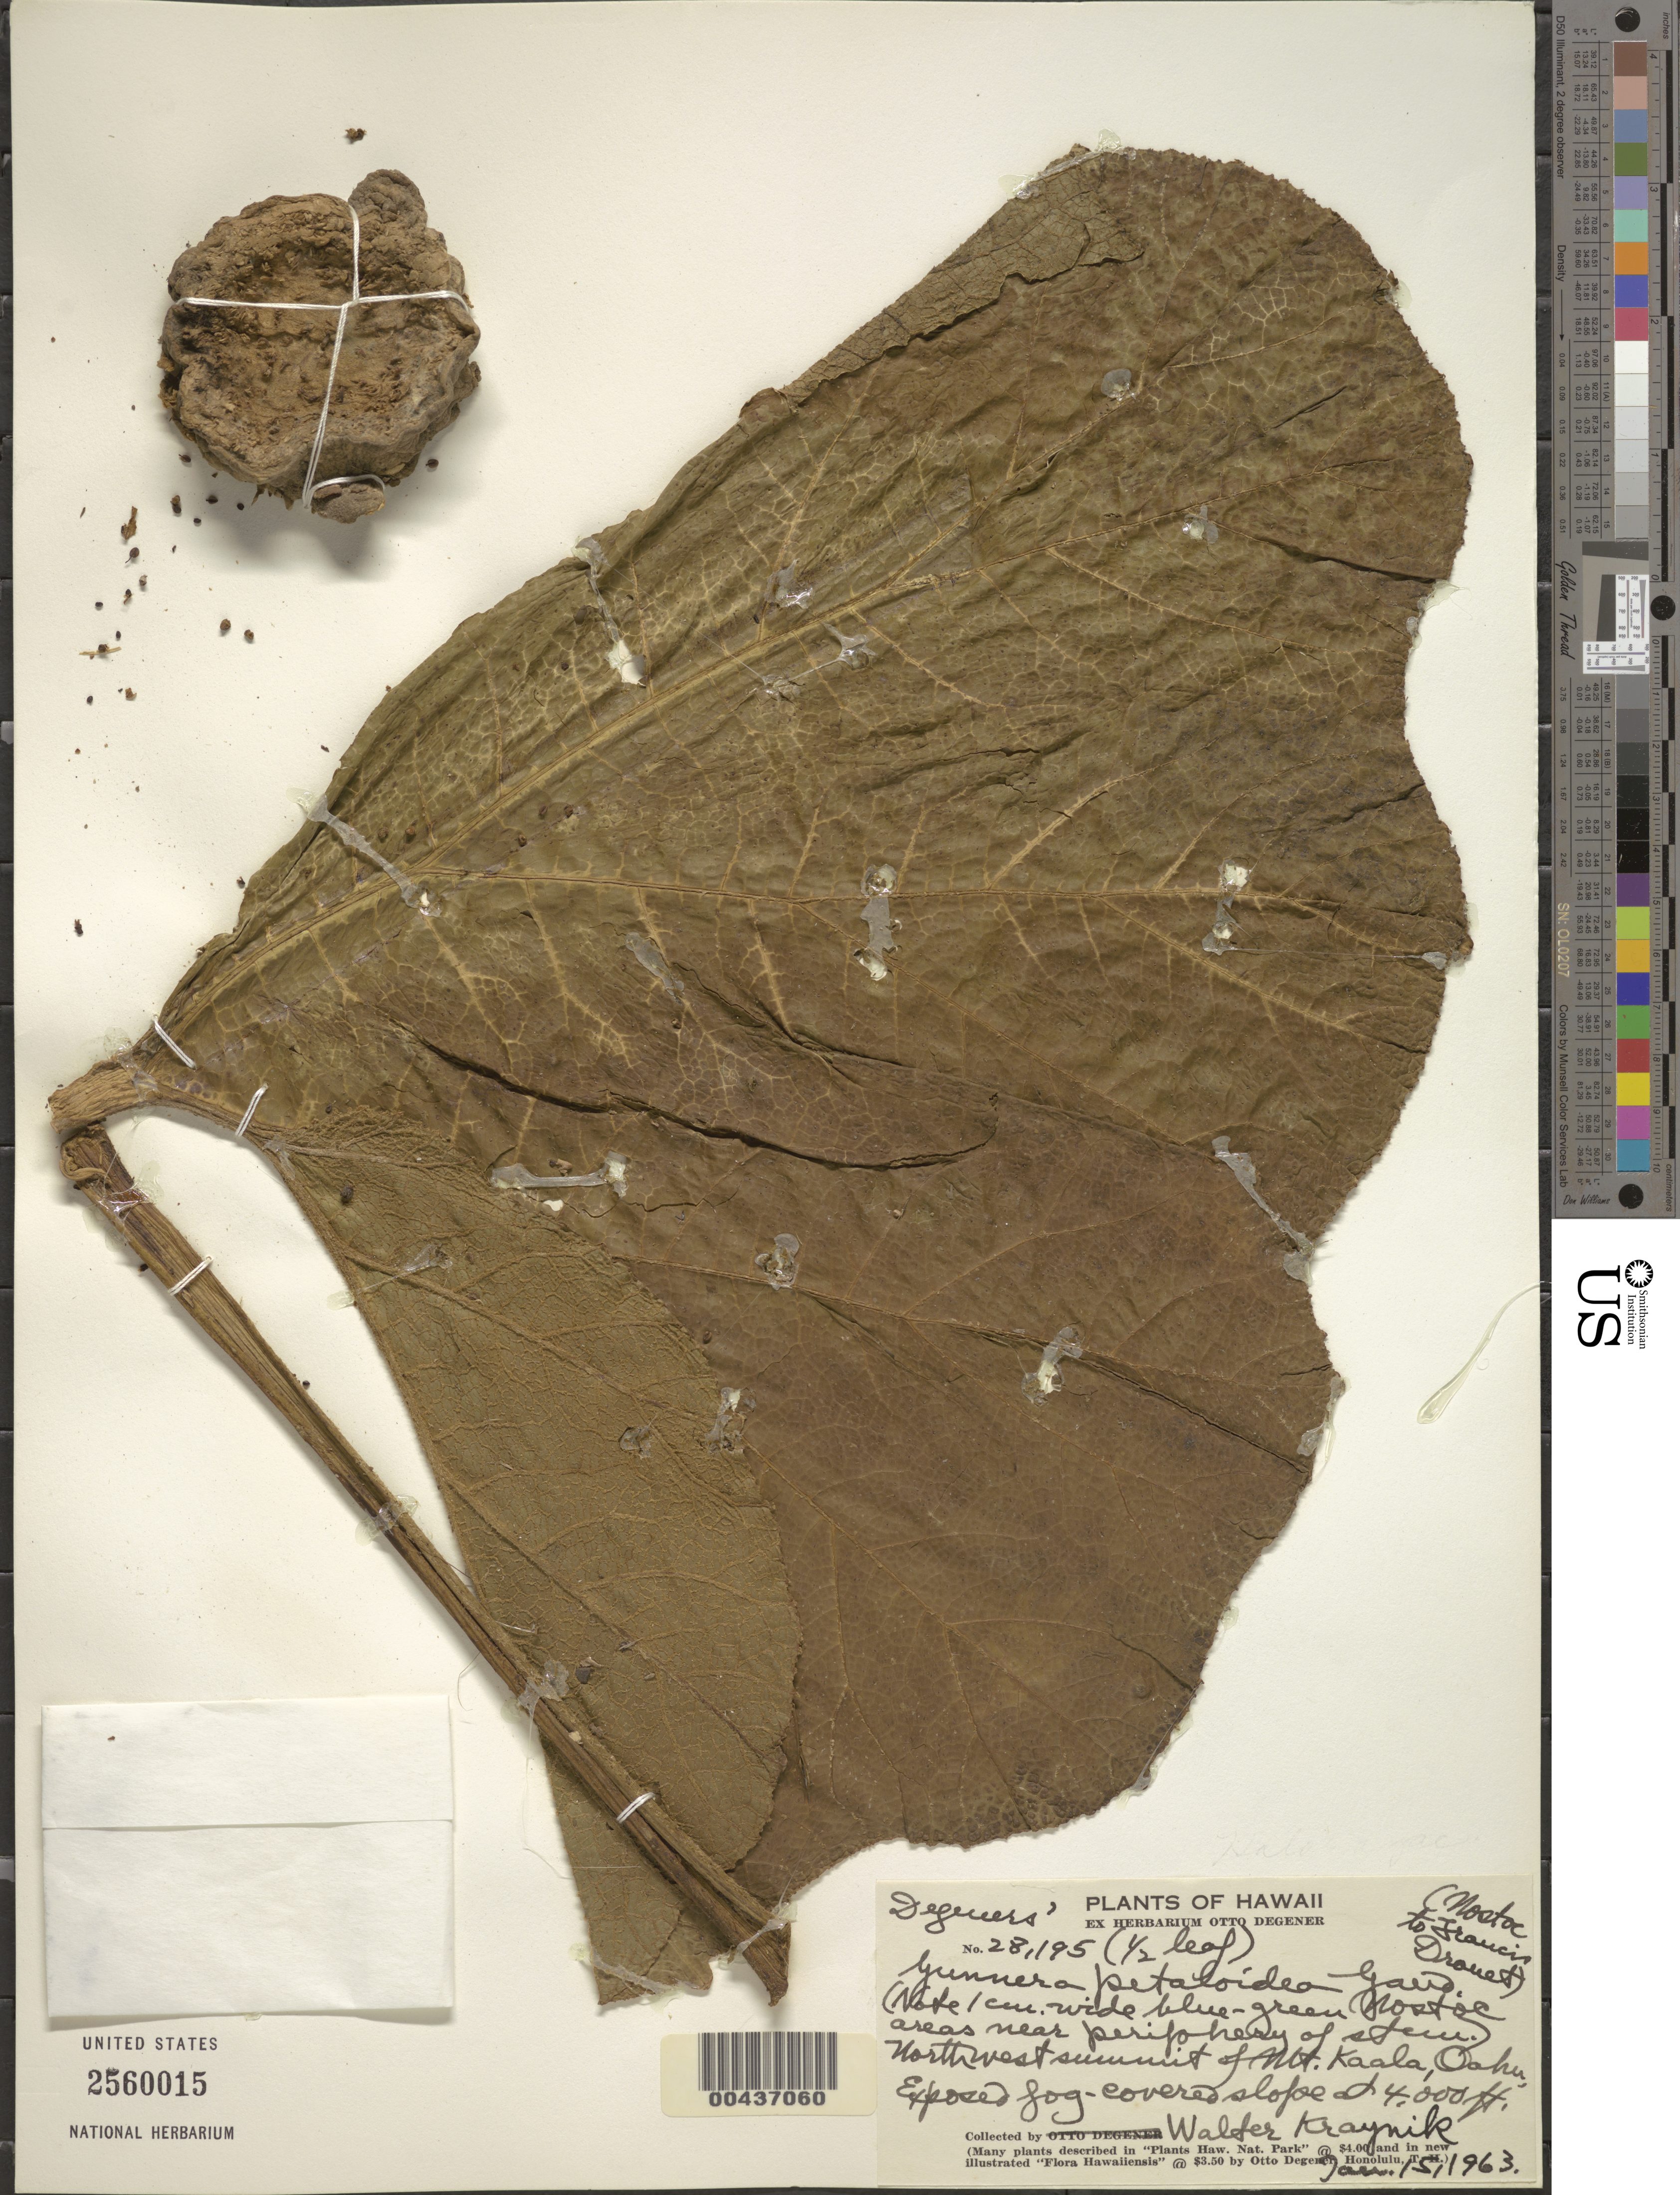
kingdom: Plantae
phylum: Tracheophyta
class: Magnoliopsida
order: Gunnerales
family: Gunneraceae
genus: Gunnera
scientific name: Gunnera petaloidea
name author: Gaudich.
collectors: W. Kraynik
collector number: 28195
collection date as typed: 15 Jan 1963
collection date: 1963-01-15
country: United States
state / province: Hawaii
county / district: Honolulu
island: Oahu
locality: Northwest summit of Mount Kaala, Oahu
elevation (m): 1219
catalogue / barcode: US 2560015